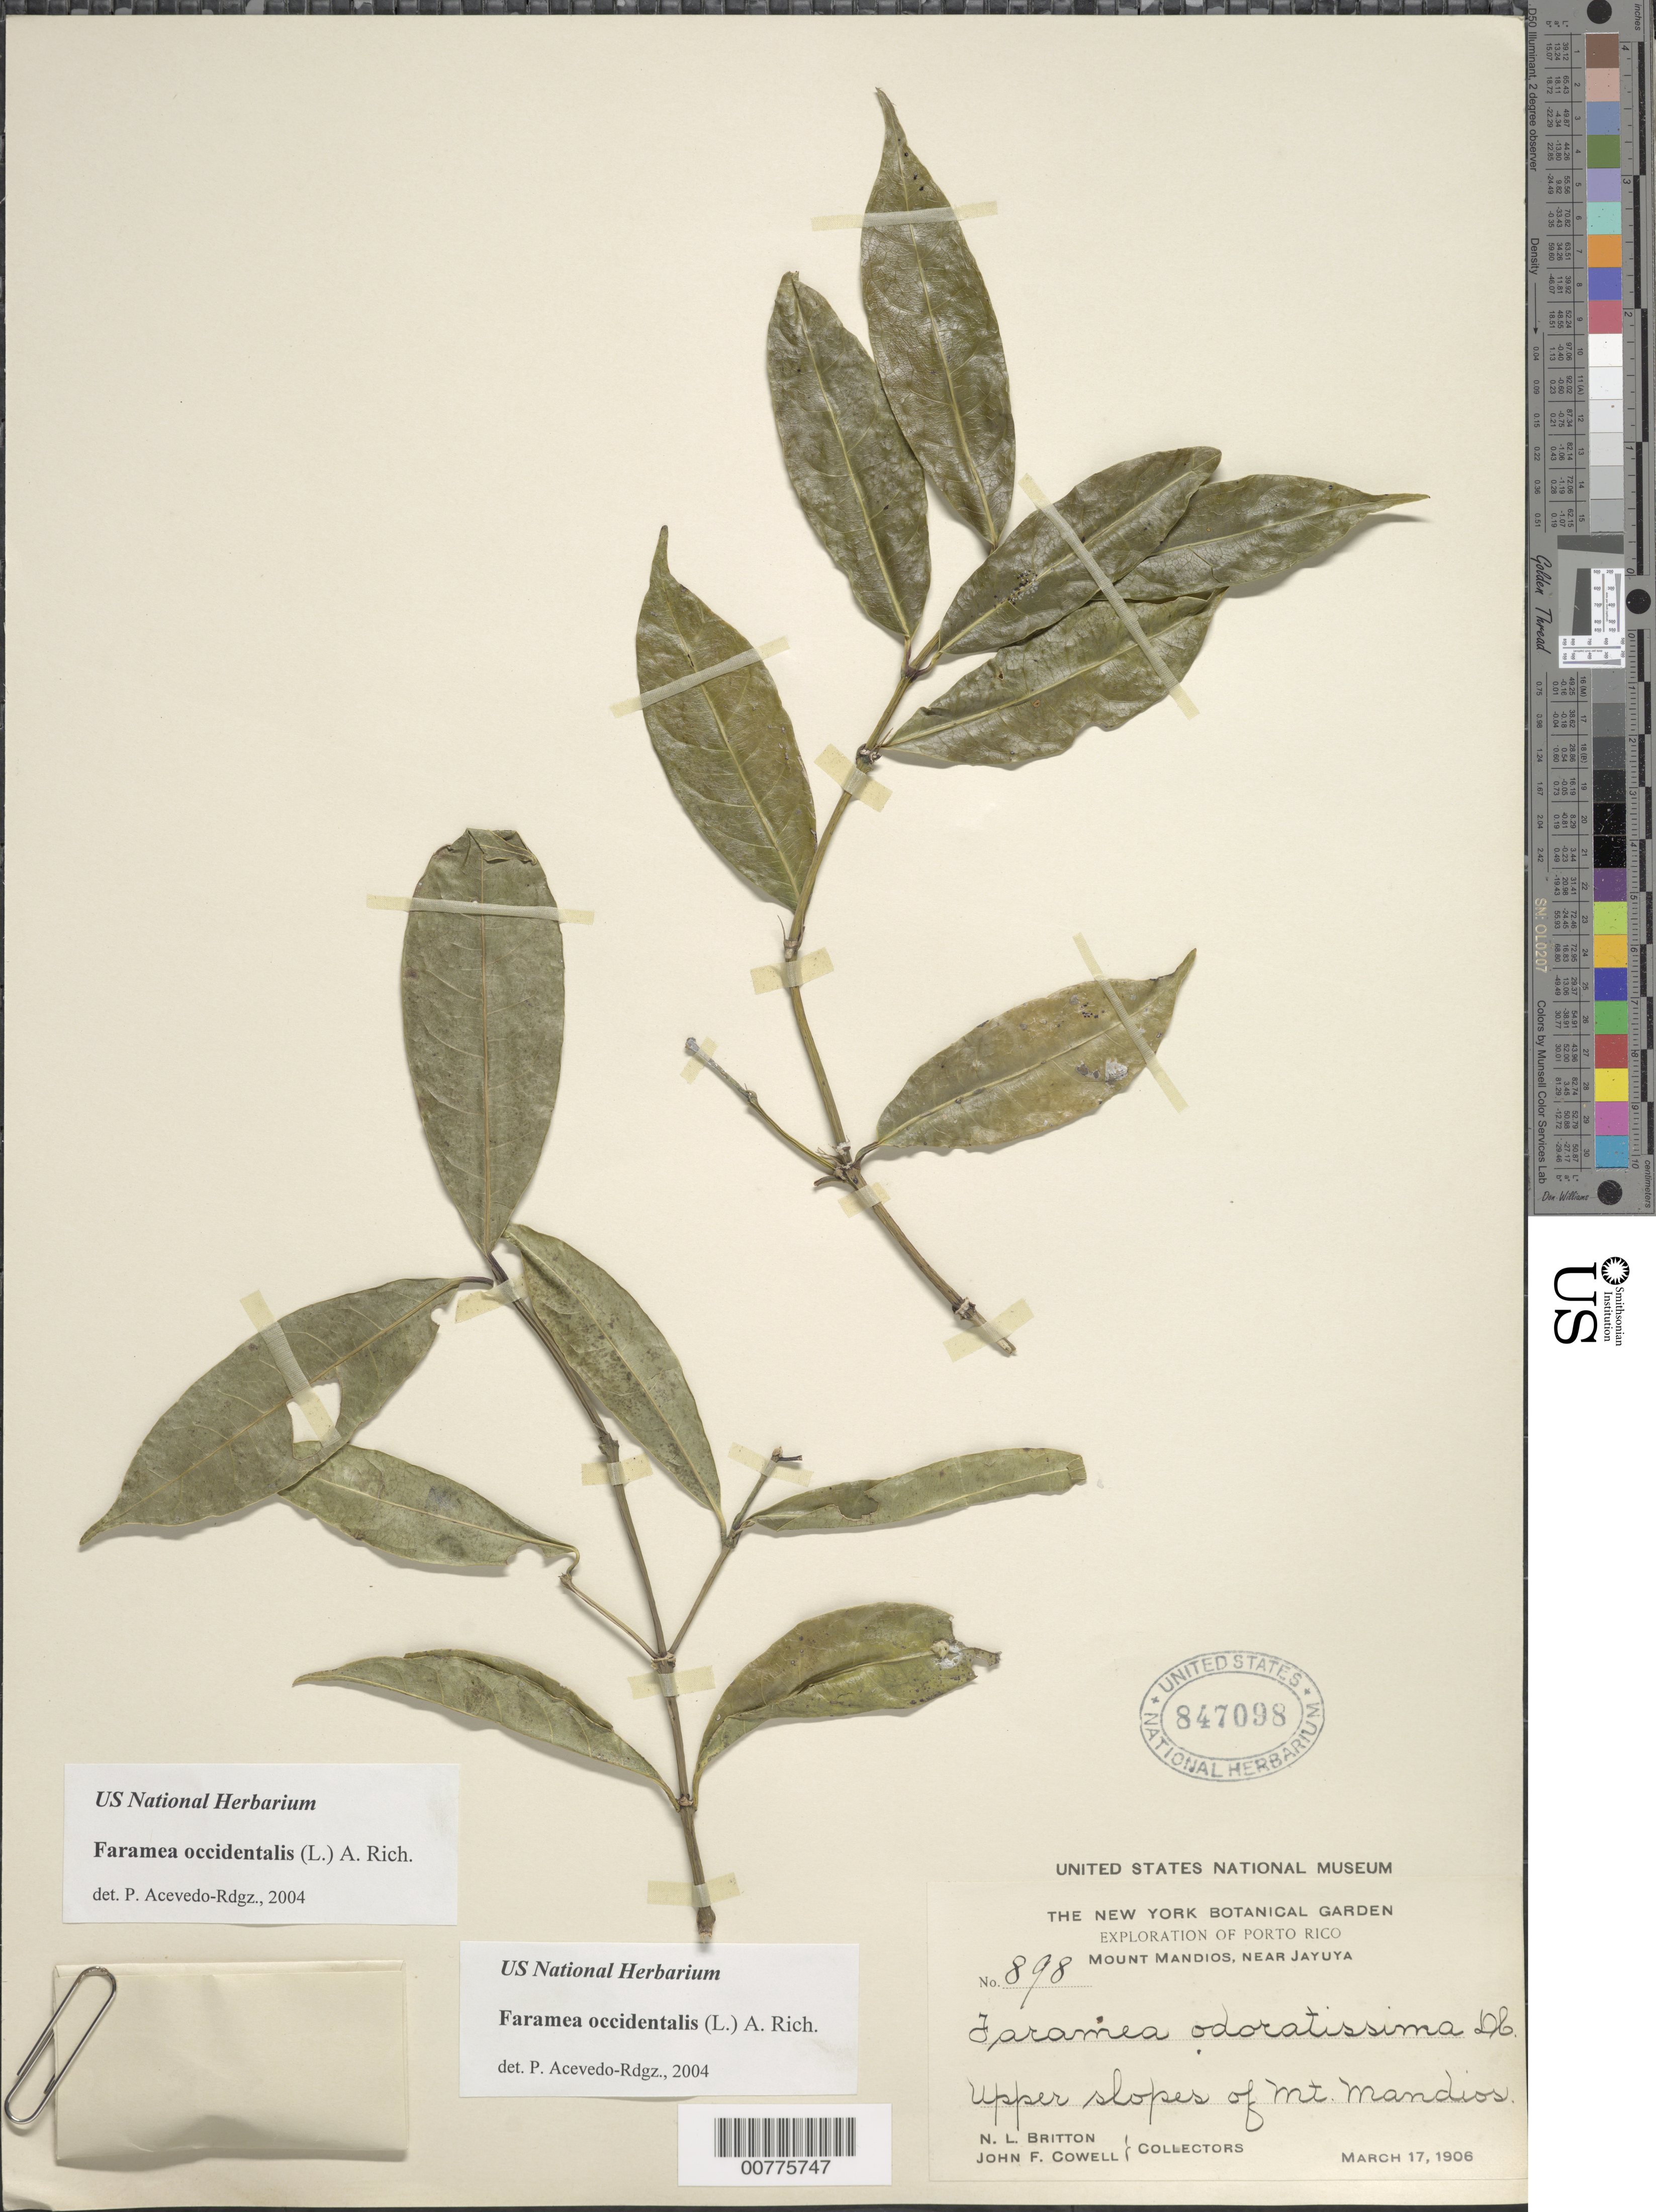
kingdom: Plantae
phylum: Tracheophyta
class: Magnoliopsida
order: Gentianales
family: Rubiaceae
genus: Faramea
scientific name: Faramea occidentalis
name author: (L.) A. Rich.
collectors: N. Britton & J. F. Cowell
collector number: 898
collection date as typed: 17 Mar 1906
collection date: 1906-03-17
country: Puerto Rico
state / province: Jayuya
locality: Mount Mandios, near Jayuya; upper slopes of Mt. Mandios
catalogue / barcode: US 847098